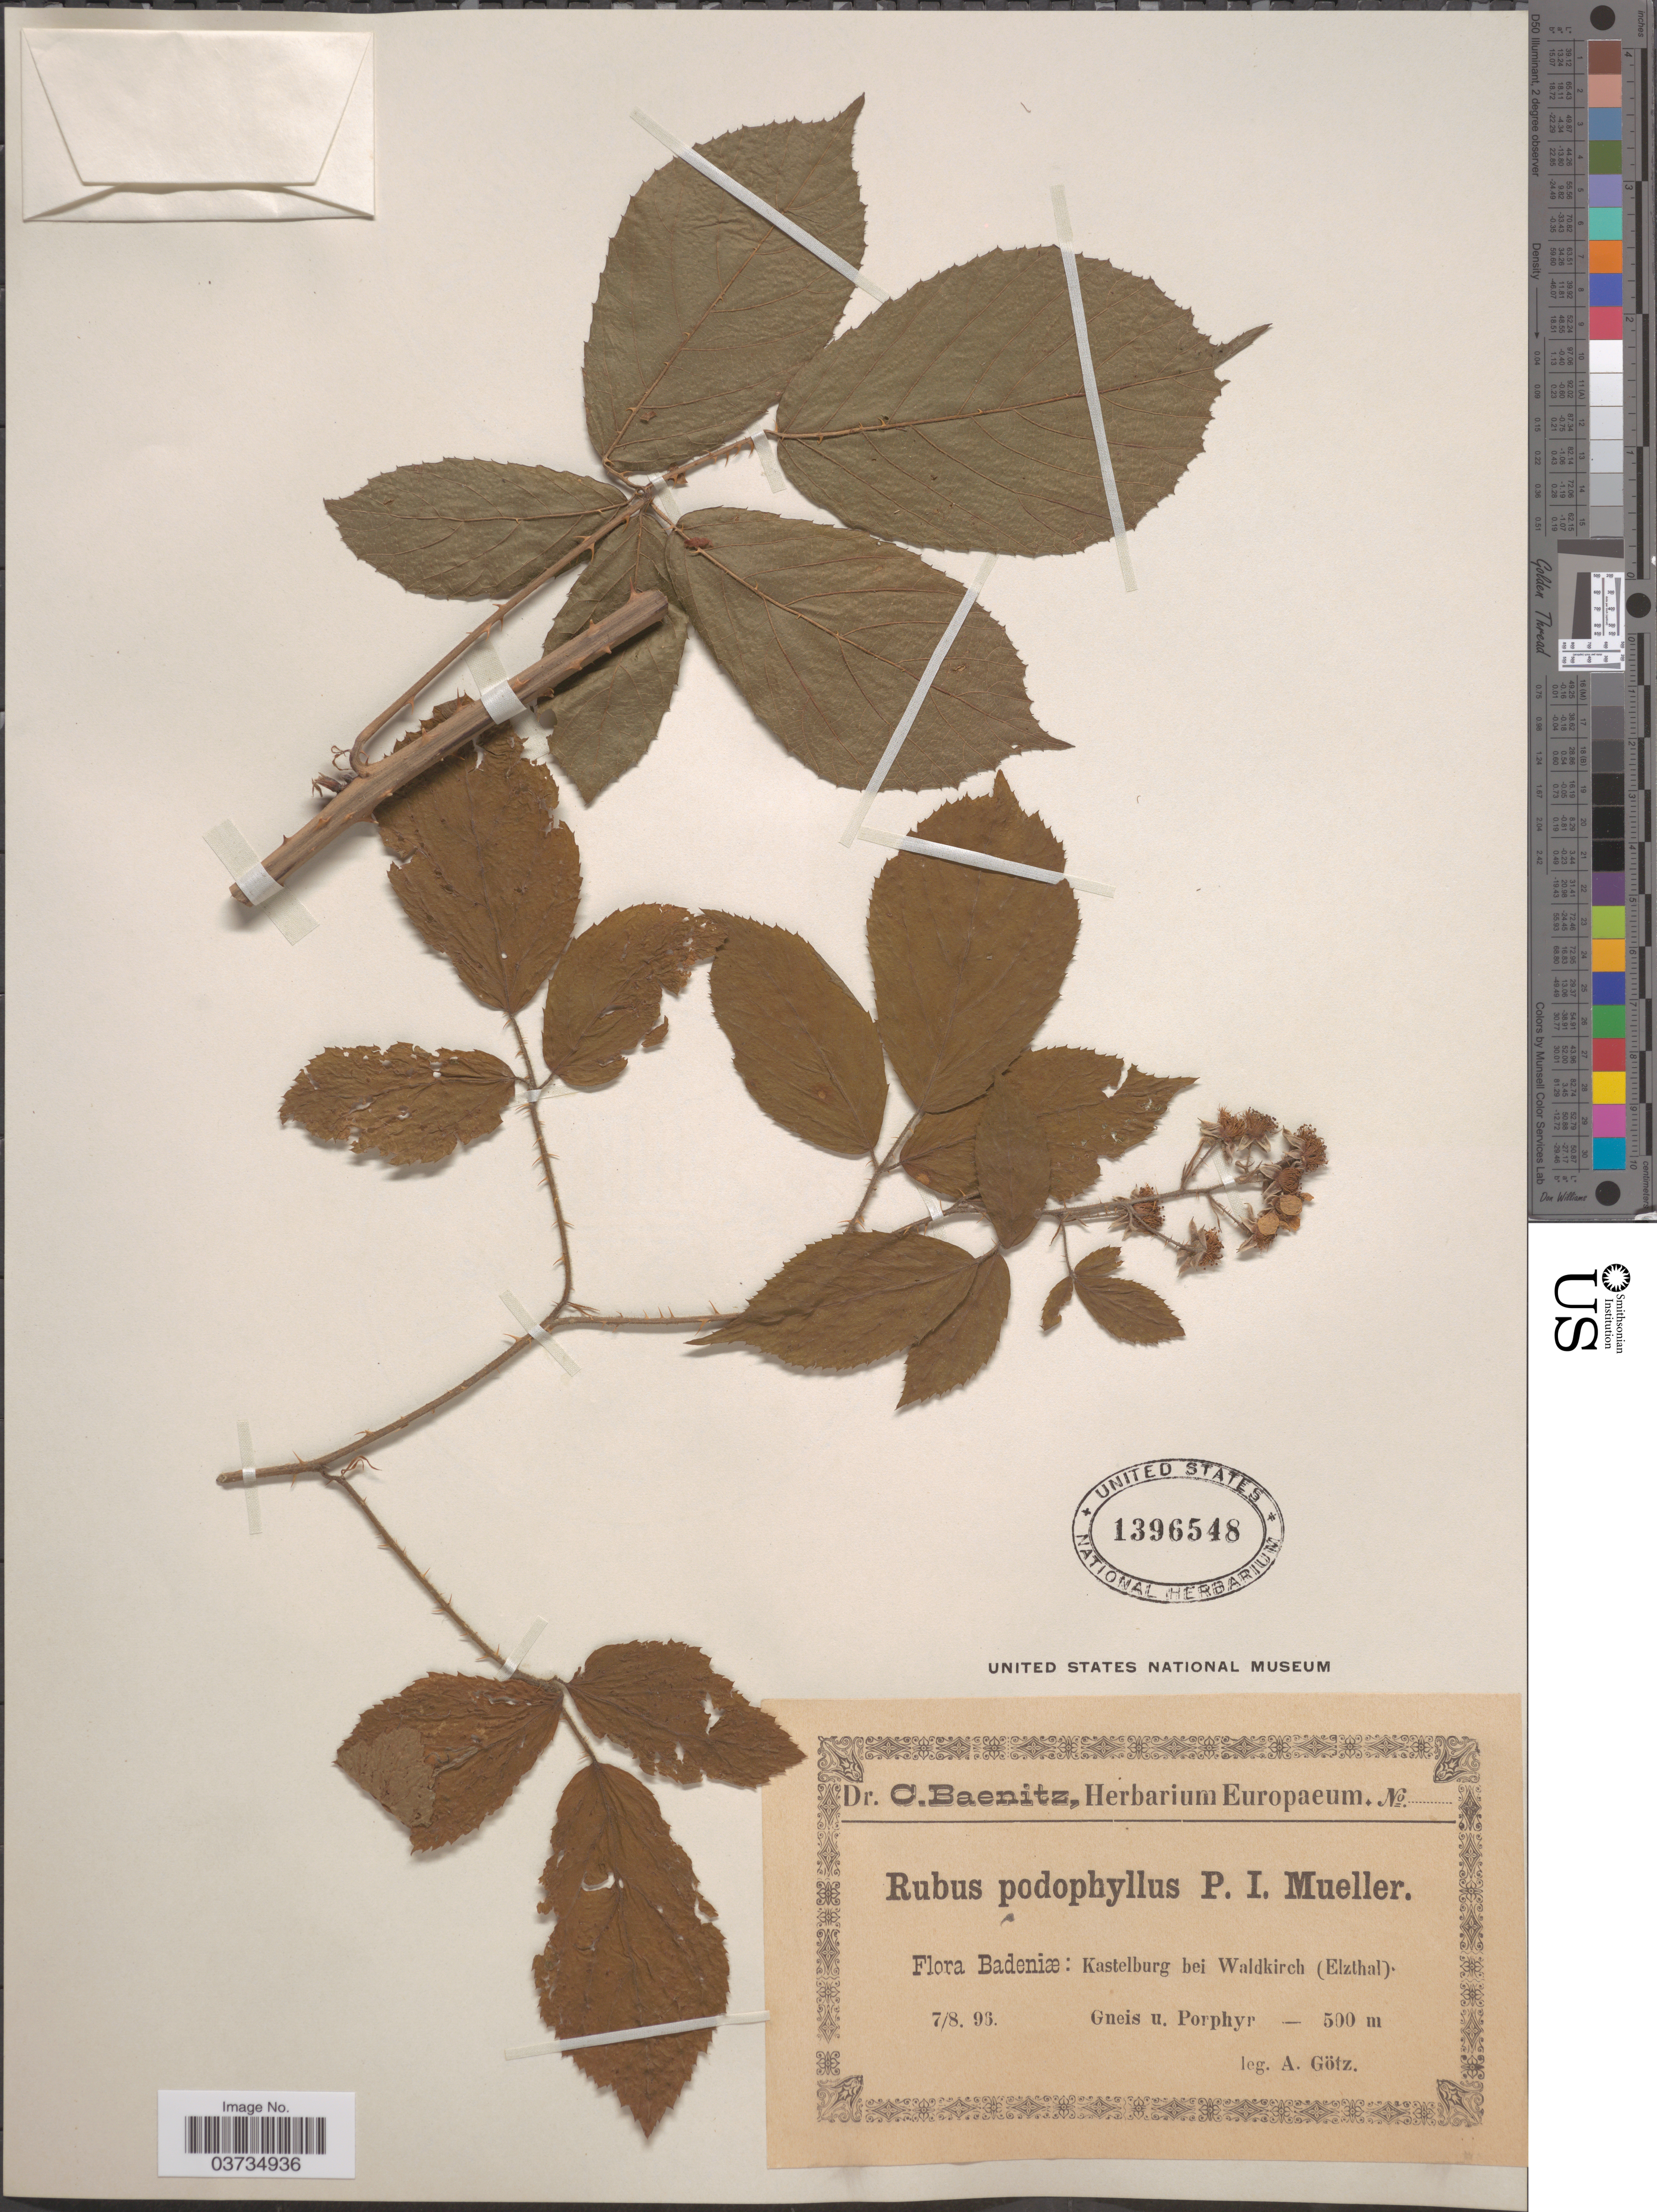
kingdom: Plantae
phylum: Tracheophyta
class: Magnoliopsida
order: Rosales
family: Rosaceae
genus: Rubus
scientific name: Rubus podophyllus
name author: P.J. Müll.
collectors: A. Götz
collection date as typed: Transcribed d/m/y: 7/8/96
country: Germany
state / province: Baden-Württemberg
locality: Badeniæ: Kastelburg bei Waldkirch (Elzthal).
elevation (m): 500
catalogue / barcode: US 1396548